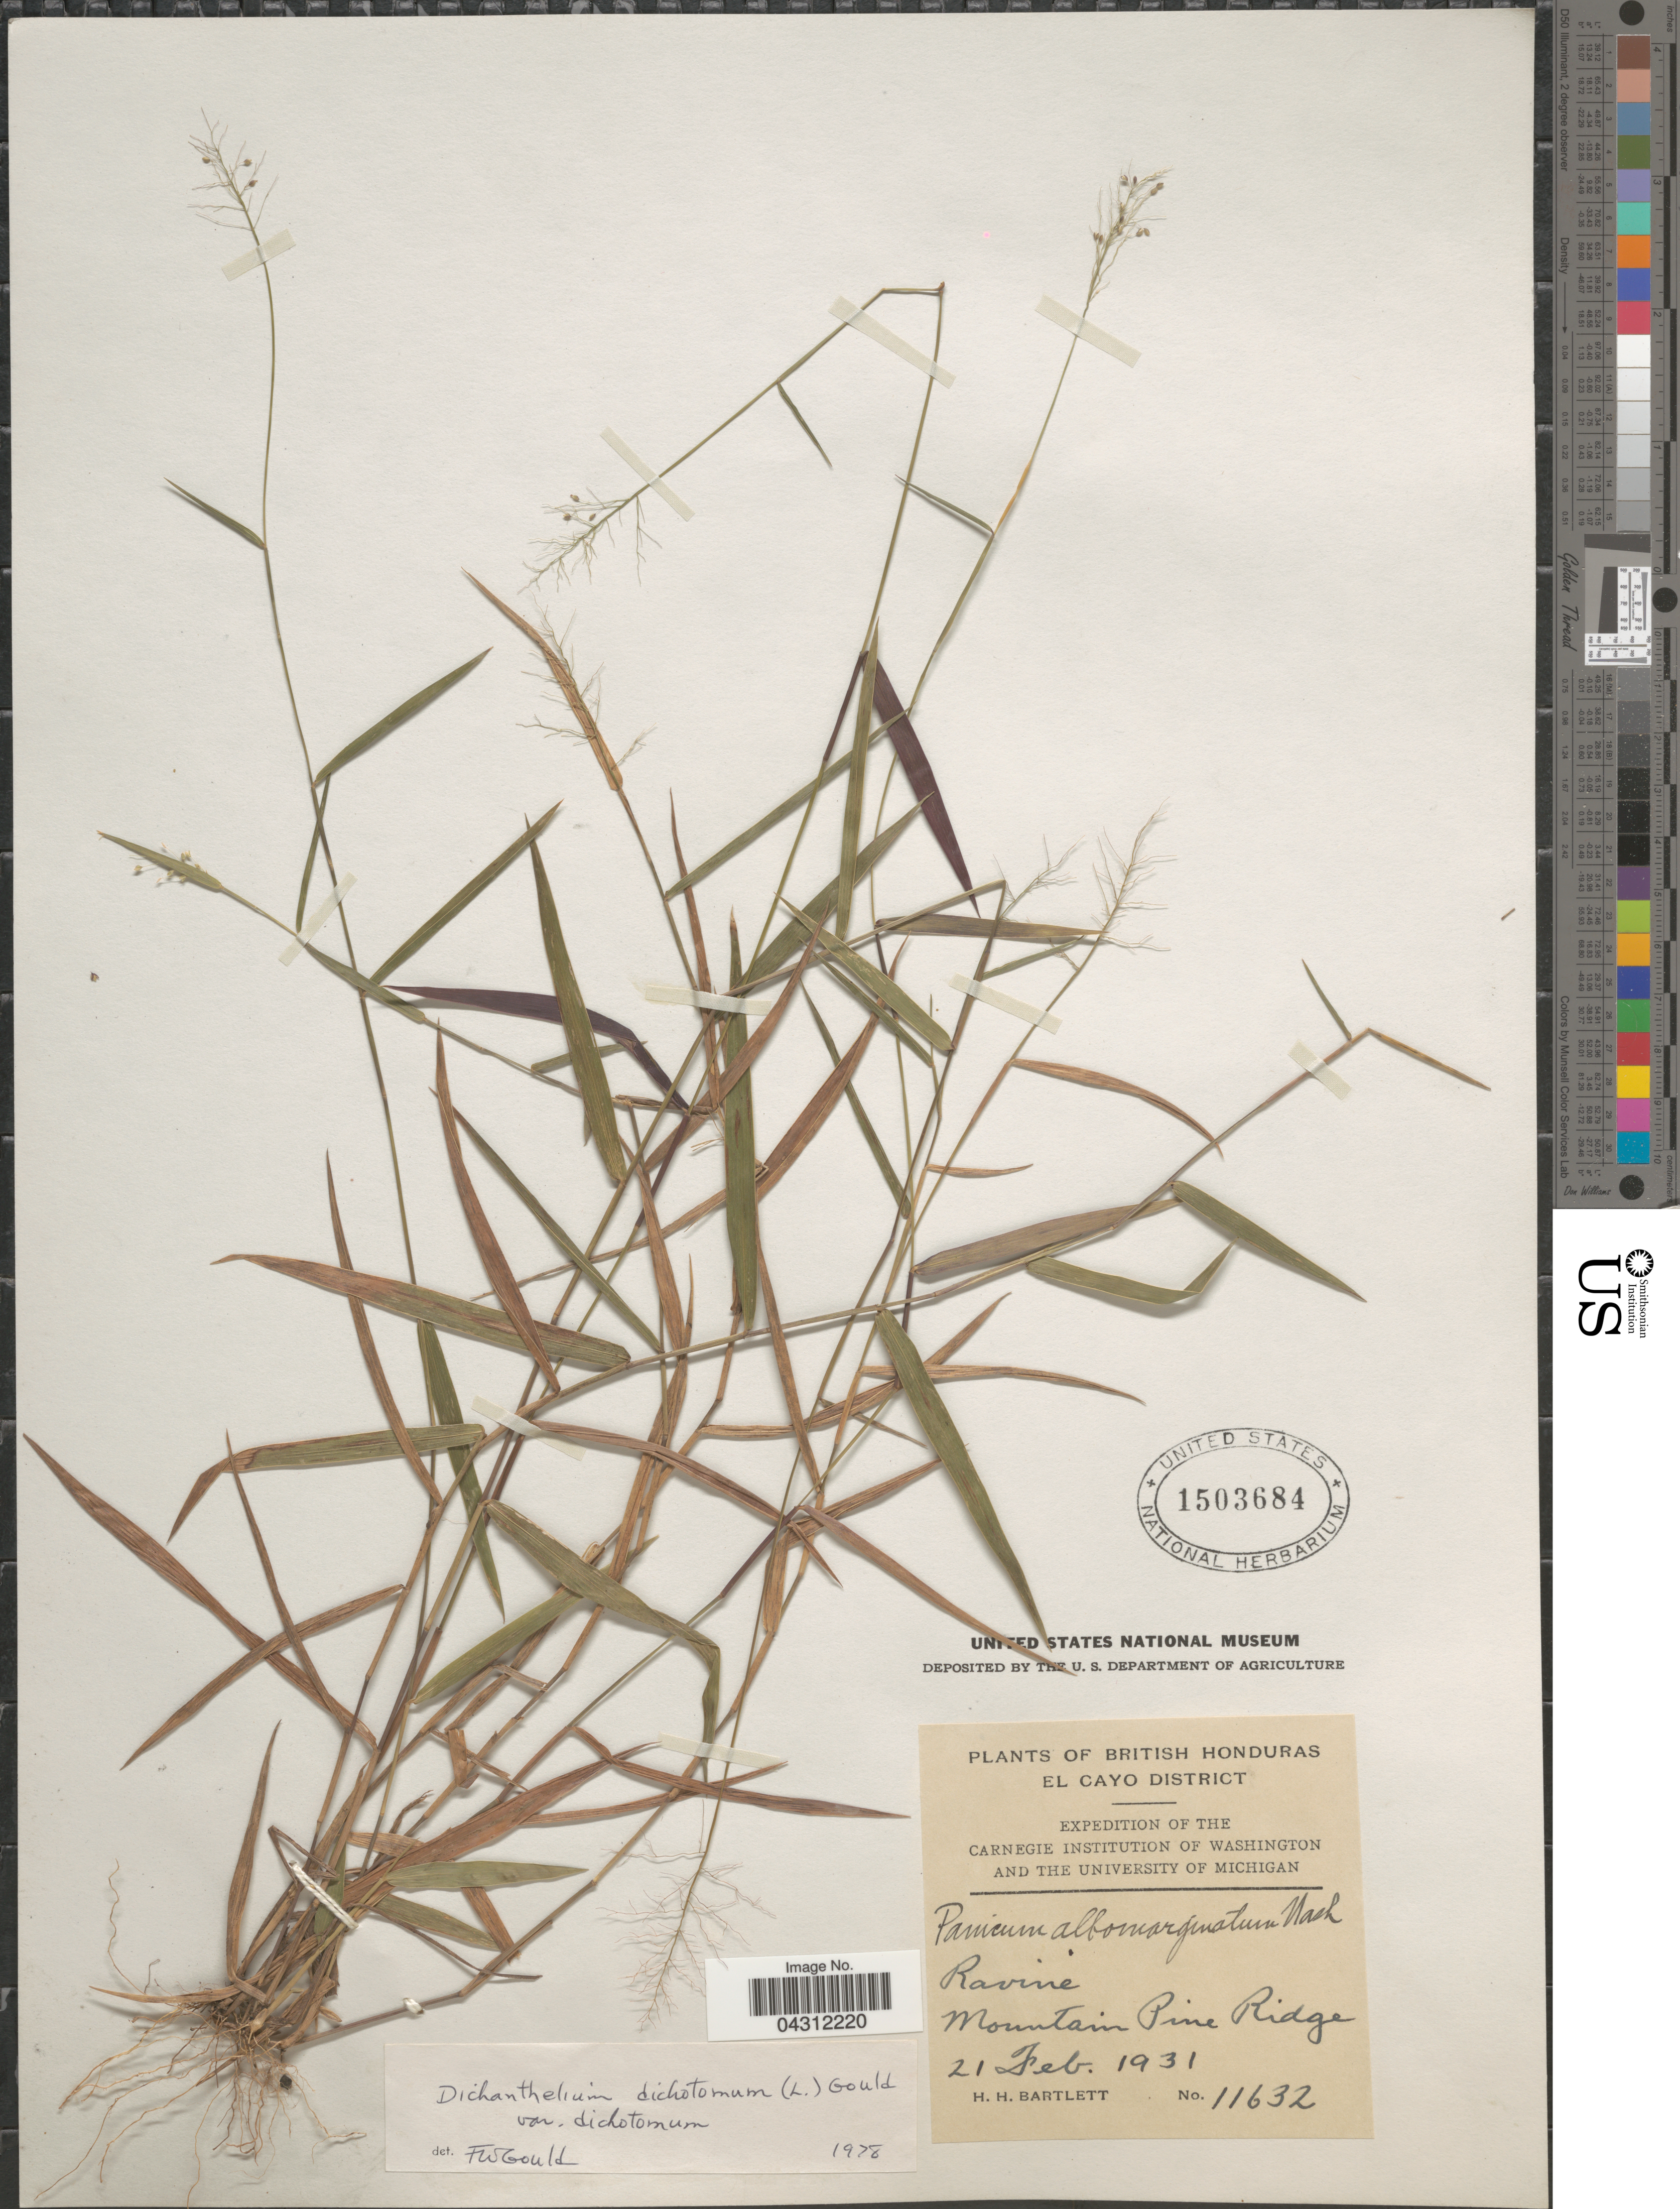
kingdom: Plantae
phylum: Tracheophyta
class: Liliopsida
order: Poales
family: Poaceae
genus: Dichanthelium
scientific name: Dichanthelium dichotomum var. dichotomum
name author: (L.) Gould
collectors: H. H. Bartlett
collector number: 11632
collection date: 1931-02-21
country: Belize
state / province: Cayo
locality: British Honduras. El Cayo District. Expedition of the Carnegie Institution of Washington and the University of Michigan. Ravine. Mountain Pine Ridge.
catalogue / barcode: US 1503684